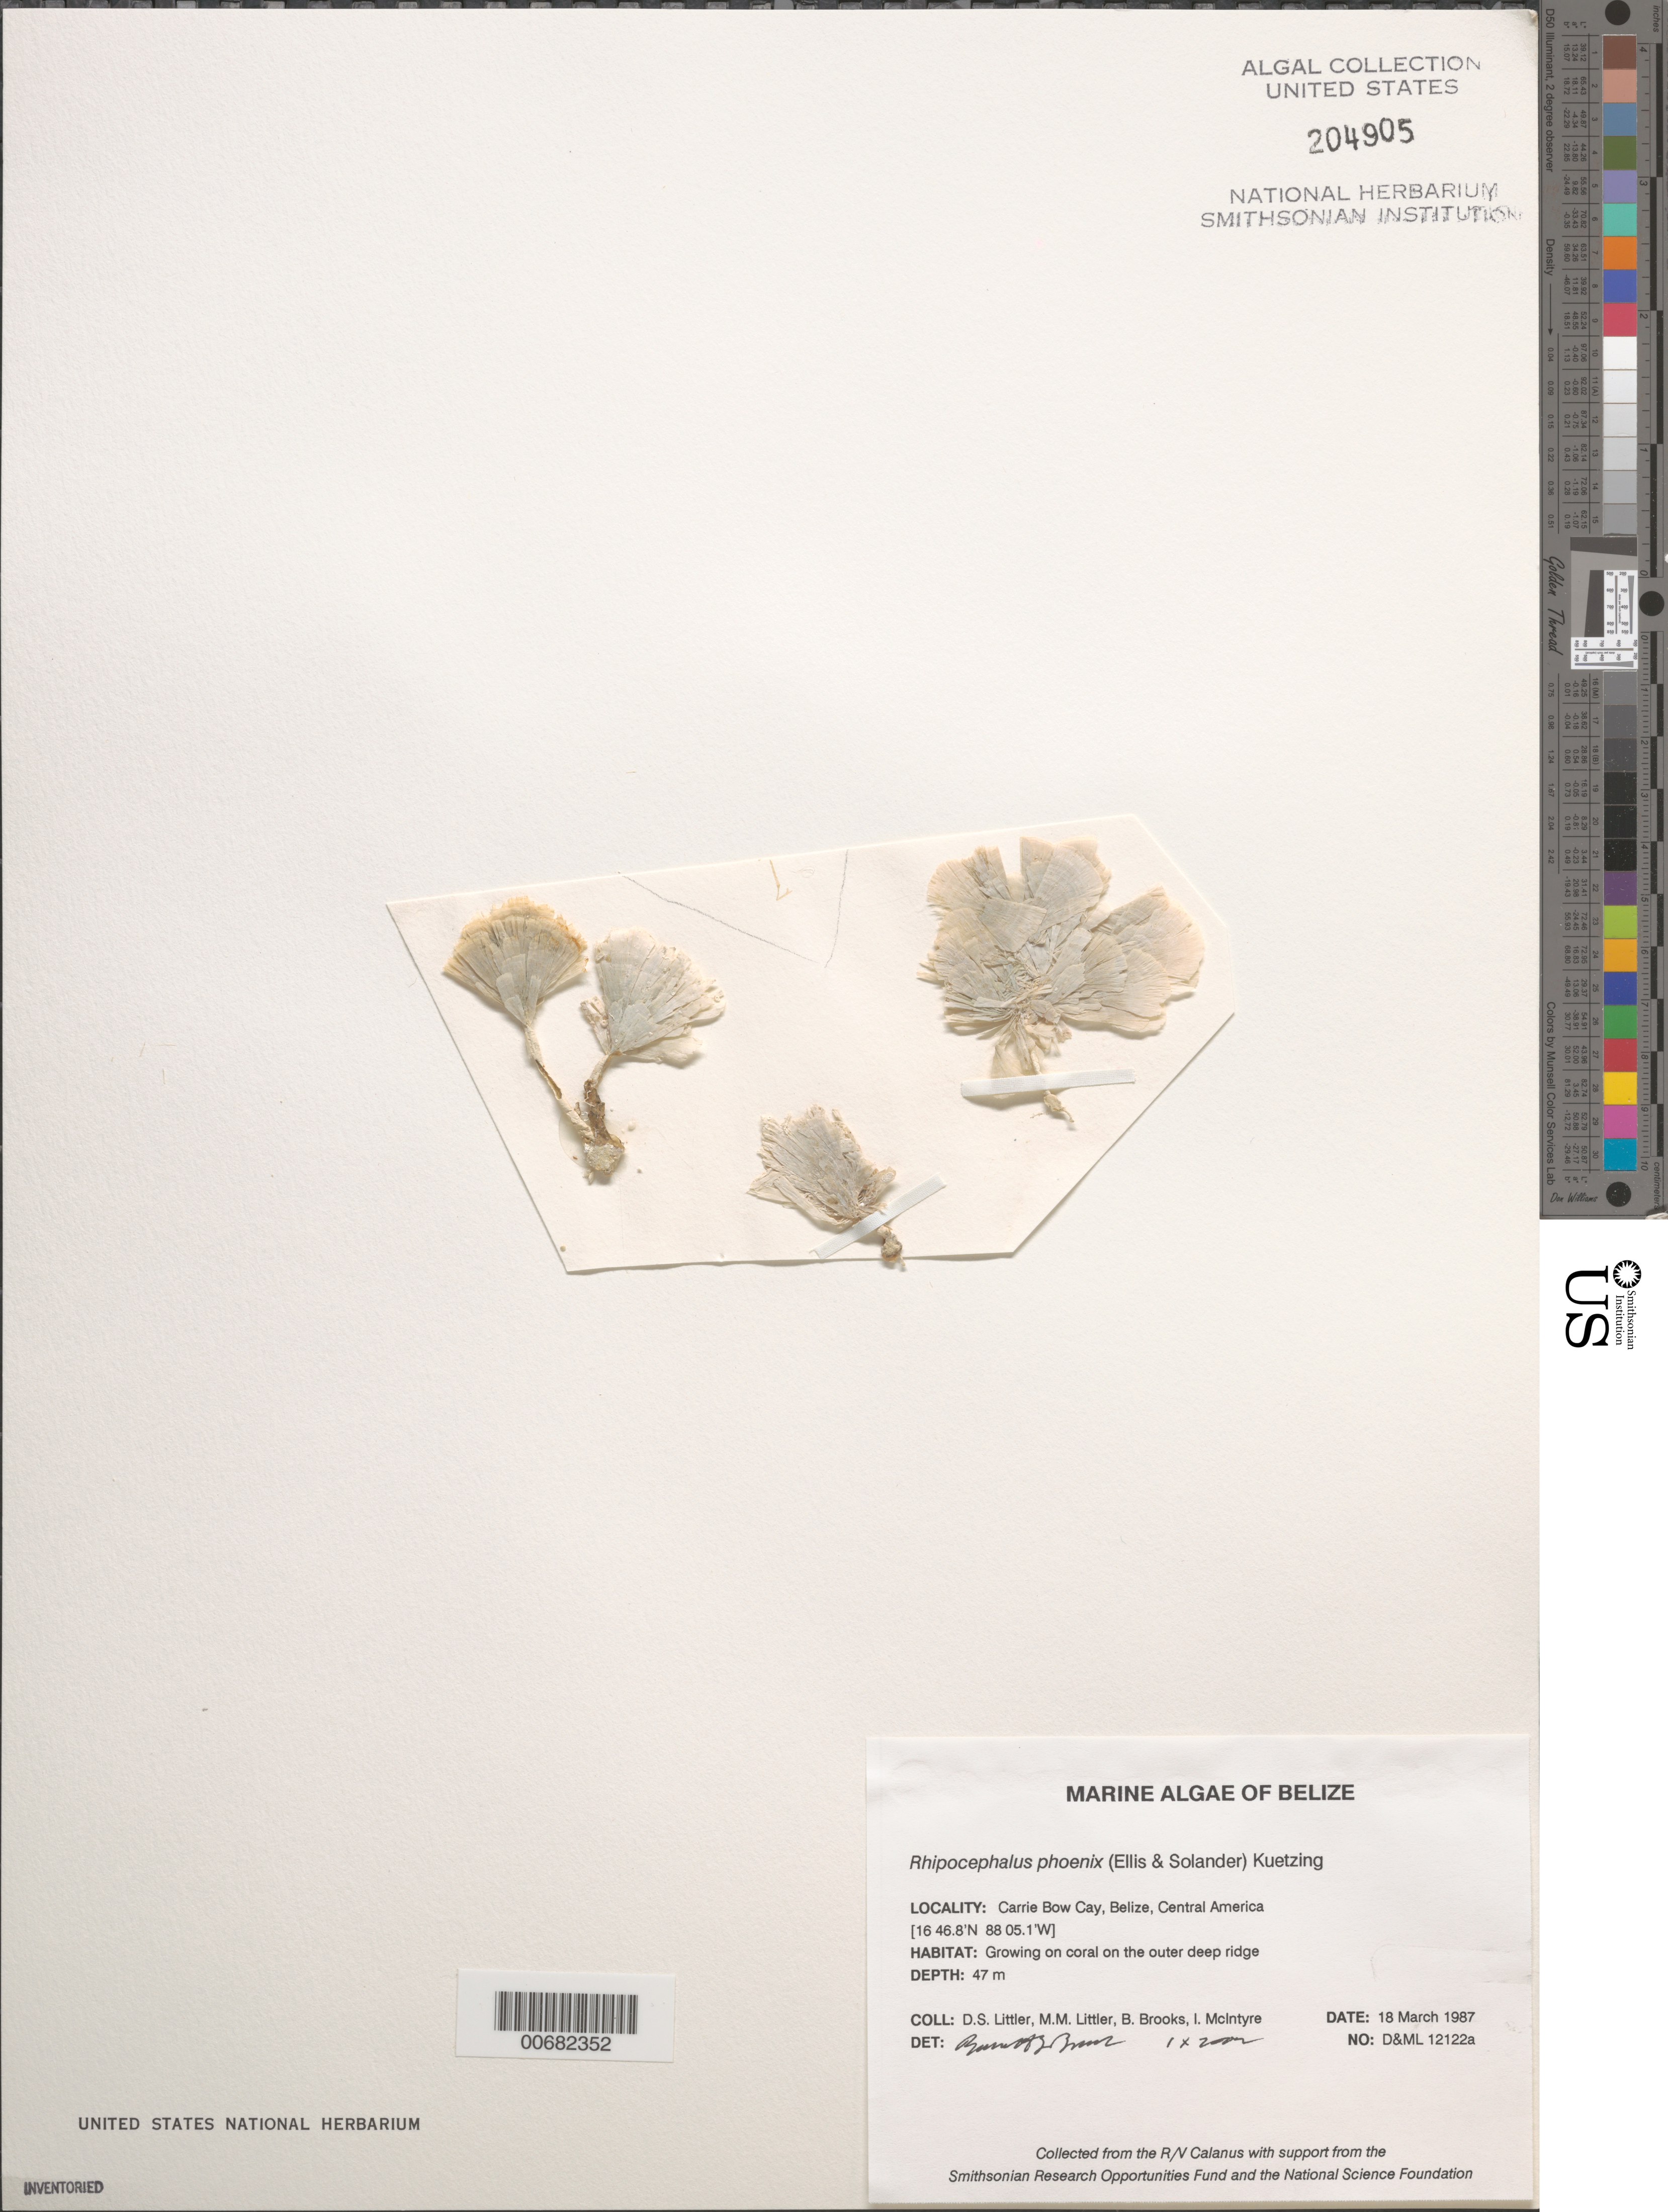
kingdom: Plantae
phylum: Chlorophyta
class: Ulvophyceae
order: Bryopsidales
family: Udoteaceae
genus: Rhipocephalus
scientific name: Rhipocephalus phoenix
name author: (J. Ellis & Sol.) Kütz.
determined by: Brooks, B. L., (BOT), Smithsonian Institution - National Museum of Natural History (UNITED STATES)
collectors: D. S. Littler, M. M. Littler, B. Brooks & I. McIntyre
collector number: D&ML 12122a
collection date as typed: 18 Mar 1987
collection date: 1987-03-18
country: Belize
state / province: Stann Creek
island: Carrie Bow Cay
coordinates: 16 46.8' N, 88 05.1' W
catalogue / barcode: US 204905